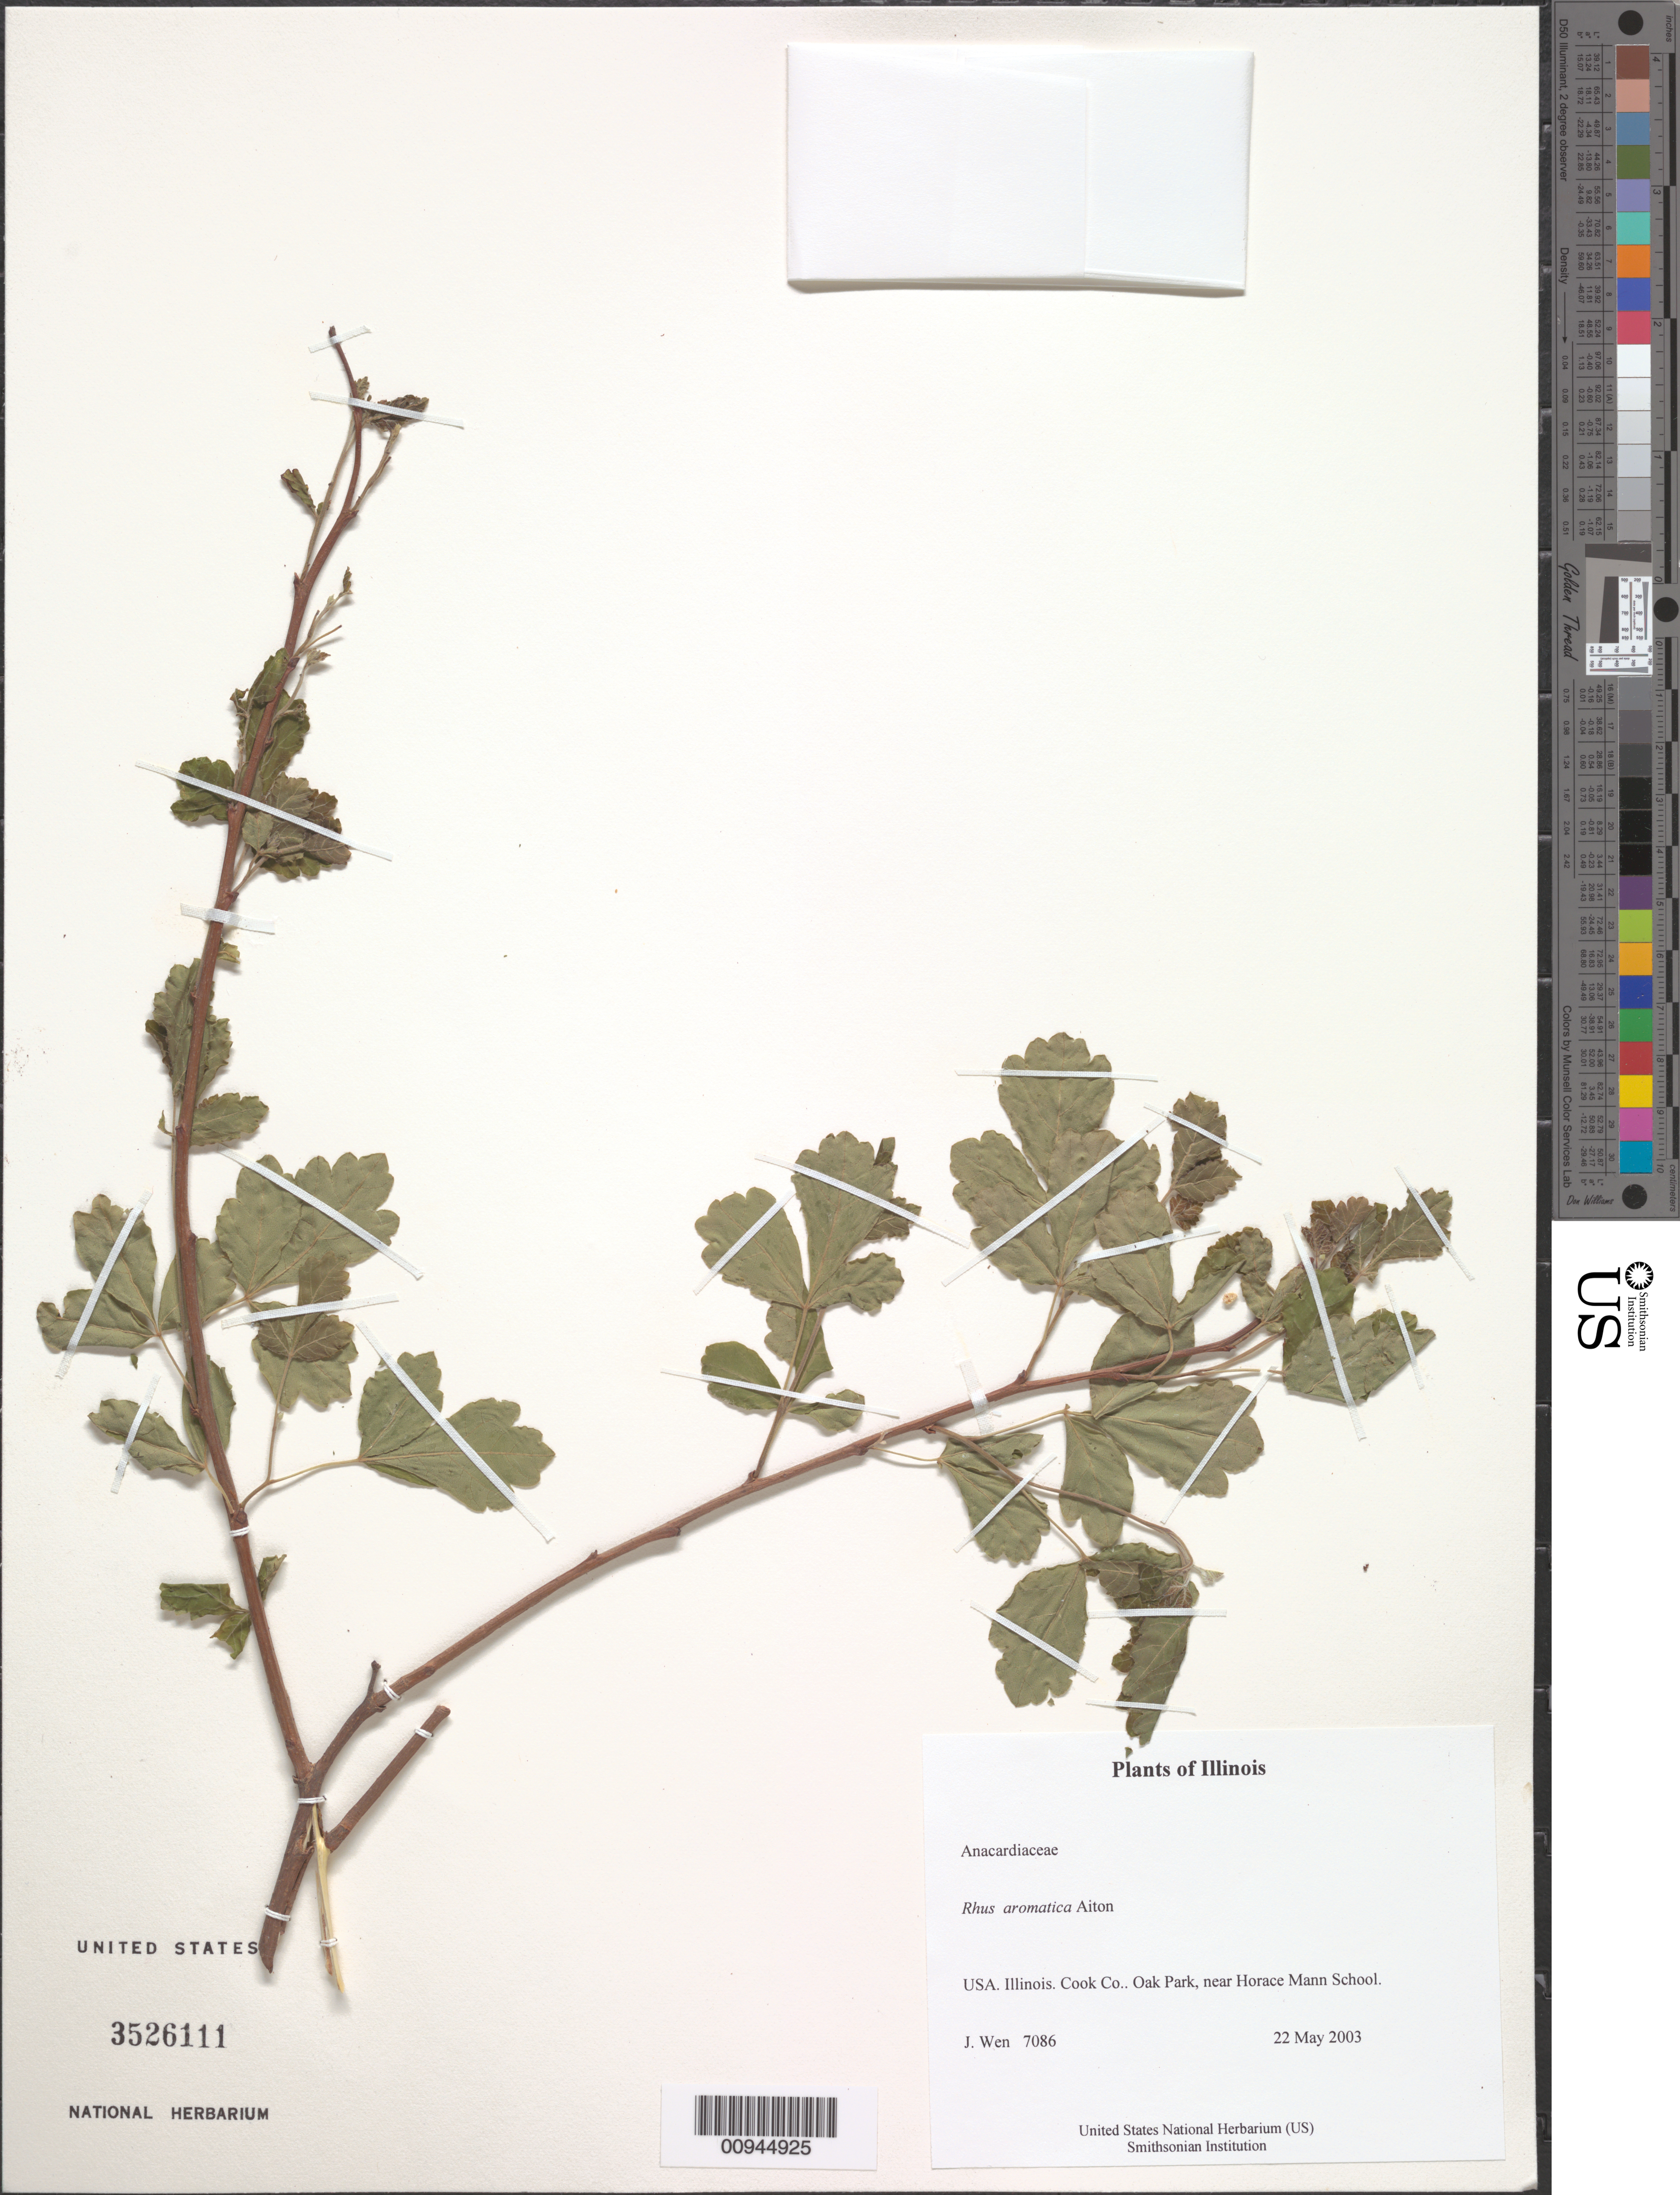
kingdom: Plantae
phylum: Tracheophyta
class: Magnoliopsida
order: Sapindales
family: Anacardiaceae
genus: Rhus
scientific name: Rhus aromatica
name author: Aiton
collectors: J. Wen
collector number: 7086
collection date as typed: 22 May 2003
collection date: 2003-05-22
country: United States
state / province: Illinois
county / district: Cook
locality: Oak Park, near Horace Mann School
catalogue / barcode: US 3526111